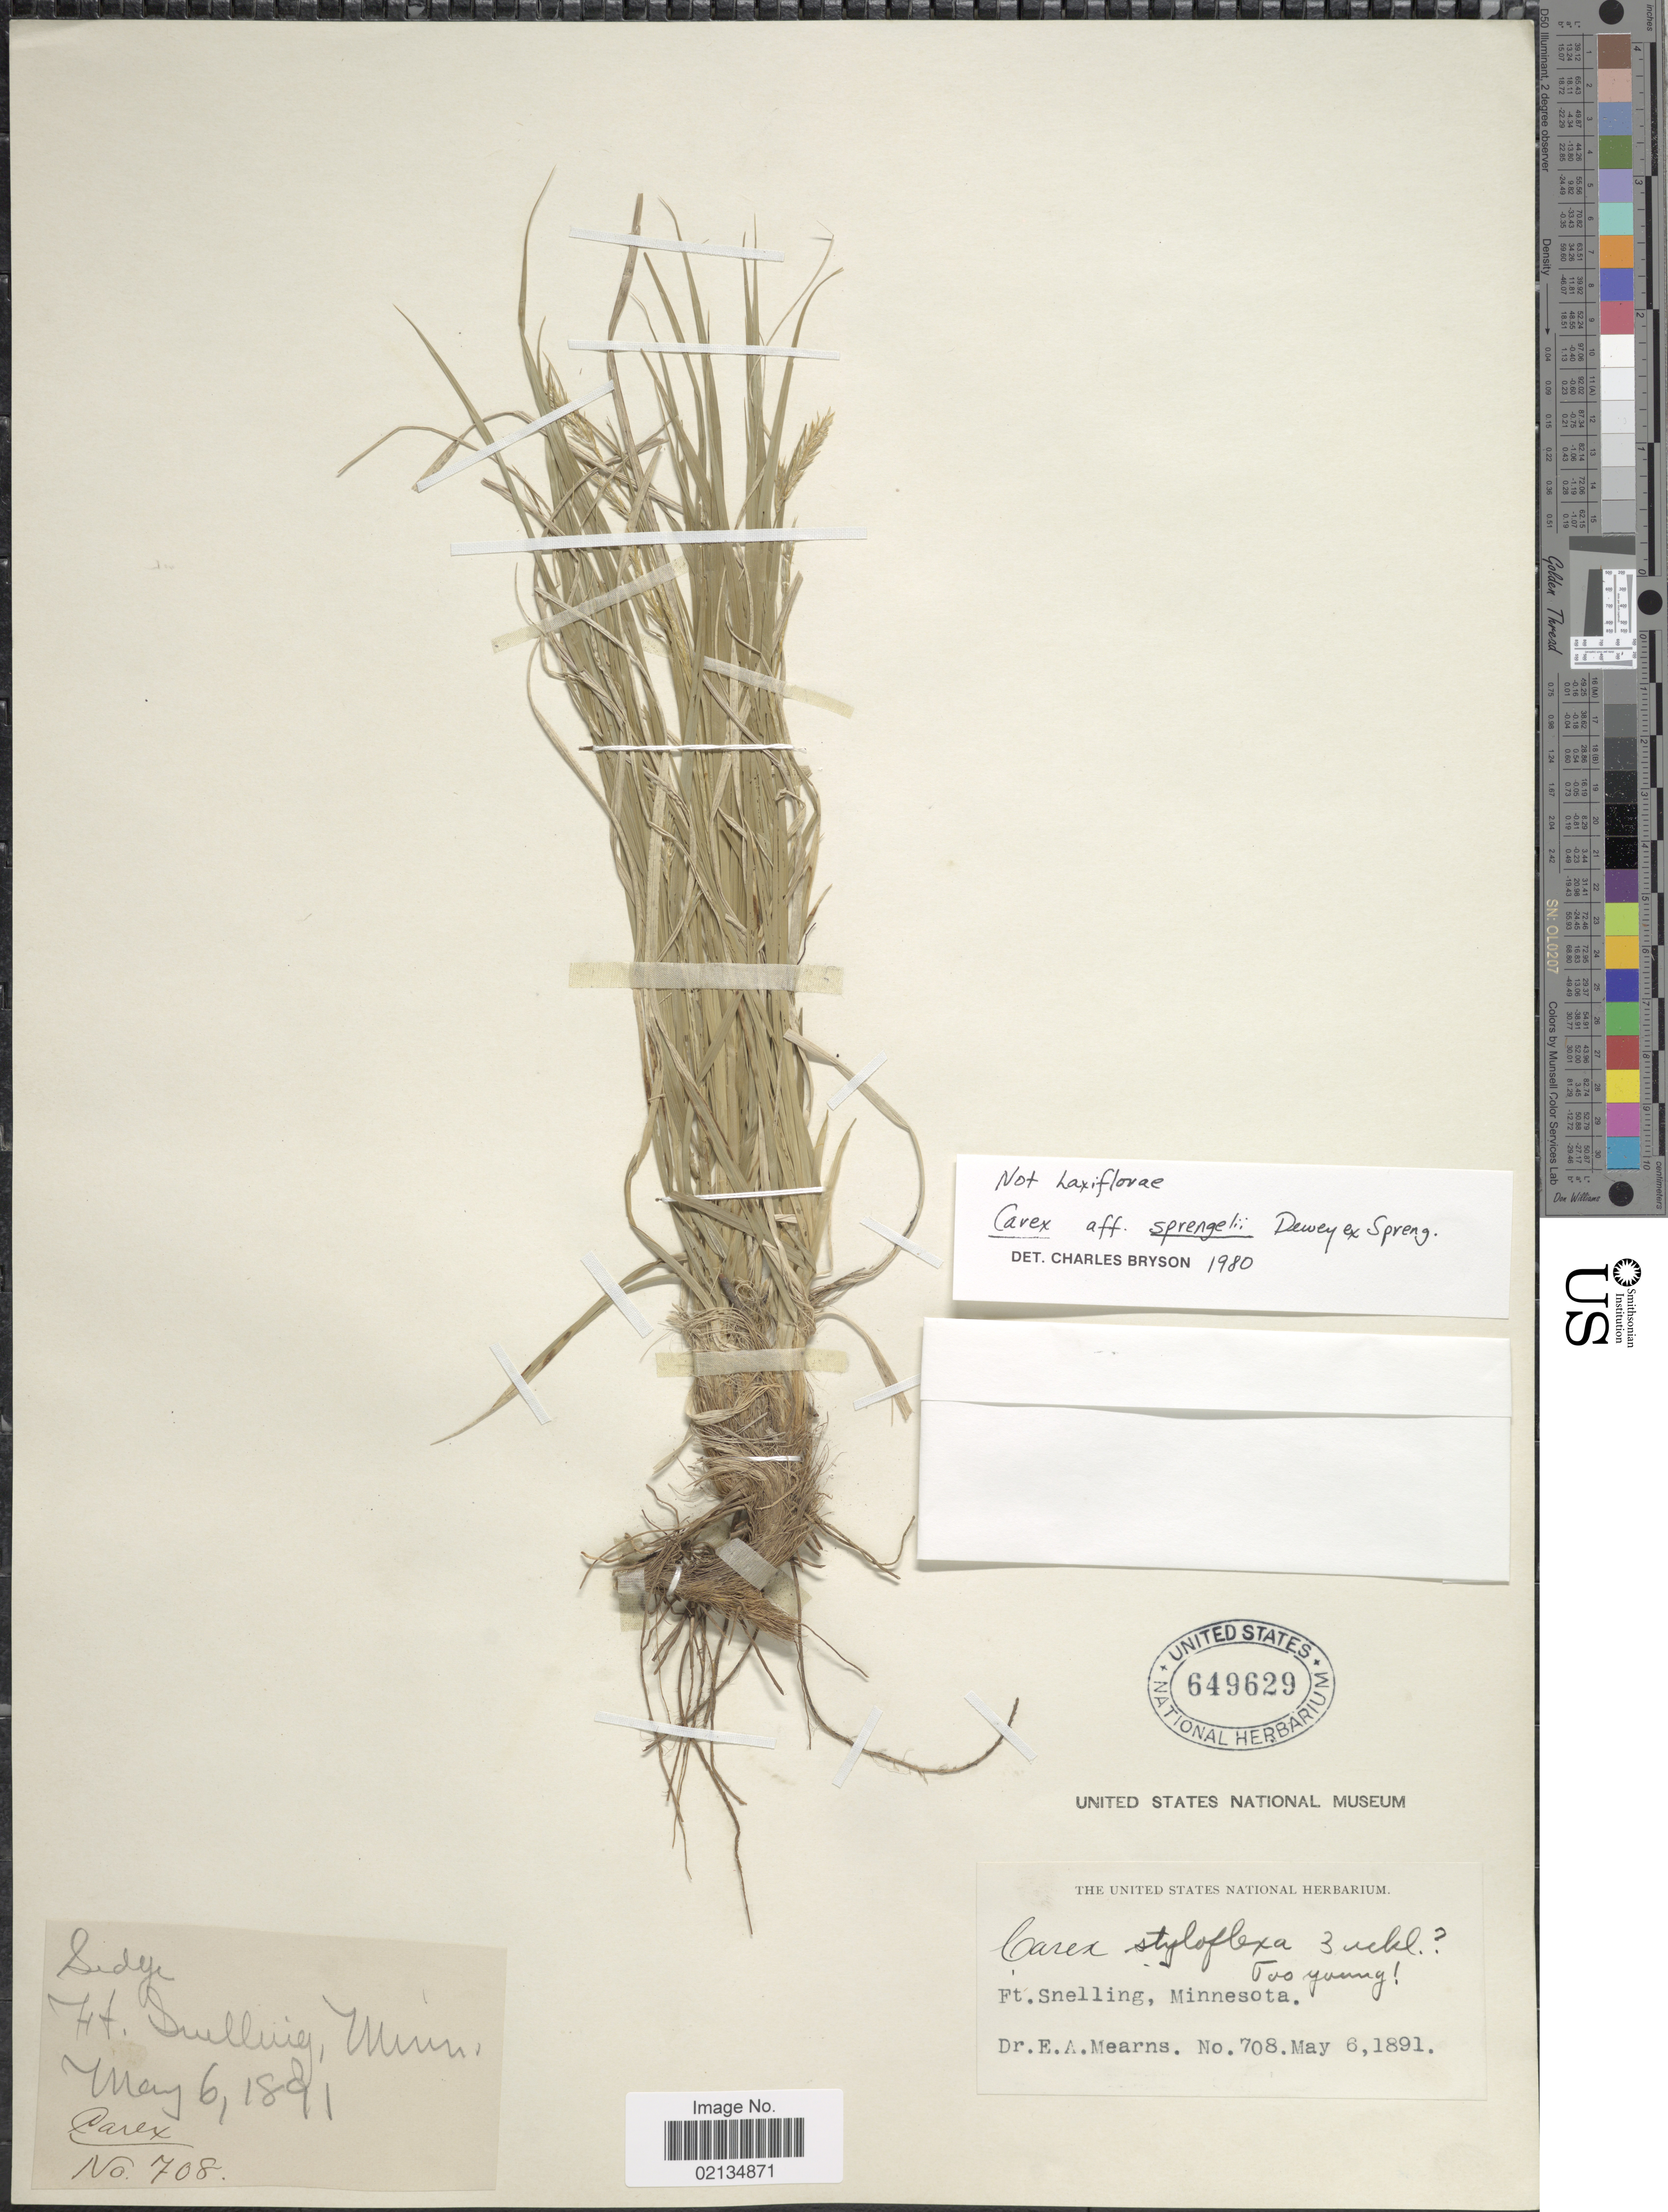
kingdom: Plantae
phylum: Tracheophyta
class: Liliopsida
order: Poales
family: Cyperaceae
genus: Carex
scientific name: Carex sprengelii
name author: Dewey ex Spreng.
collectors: E. A. Mearns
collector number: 708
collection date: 1891-05-06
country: United States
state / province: Minnesota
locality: Ft. Snelling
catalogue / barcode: US 649629